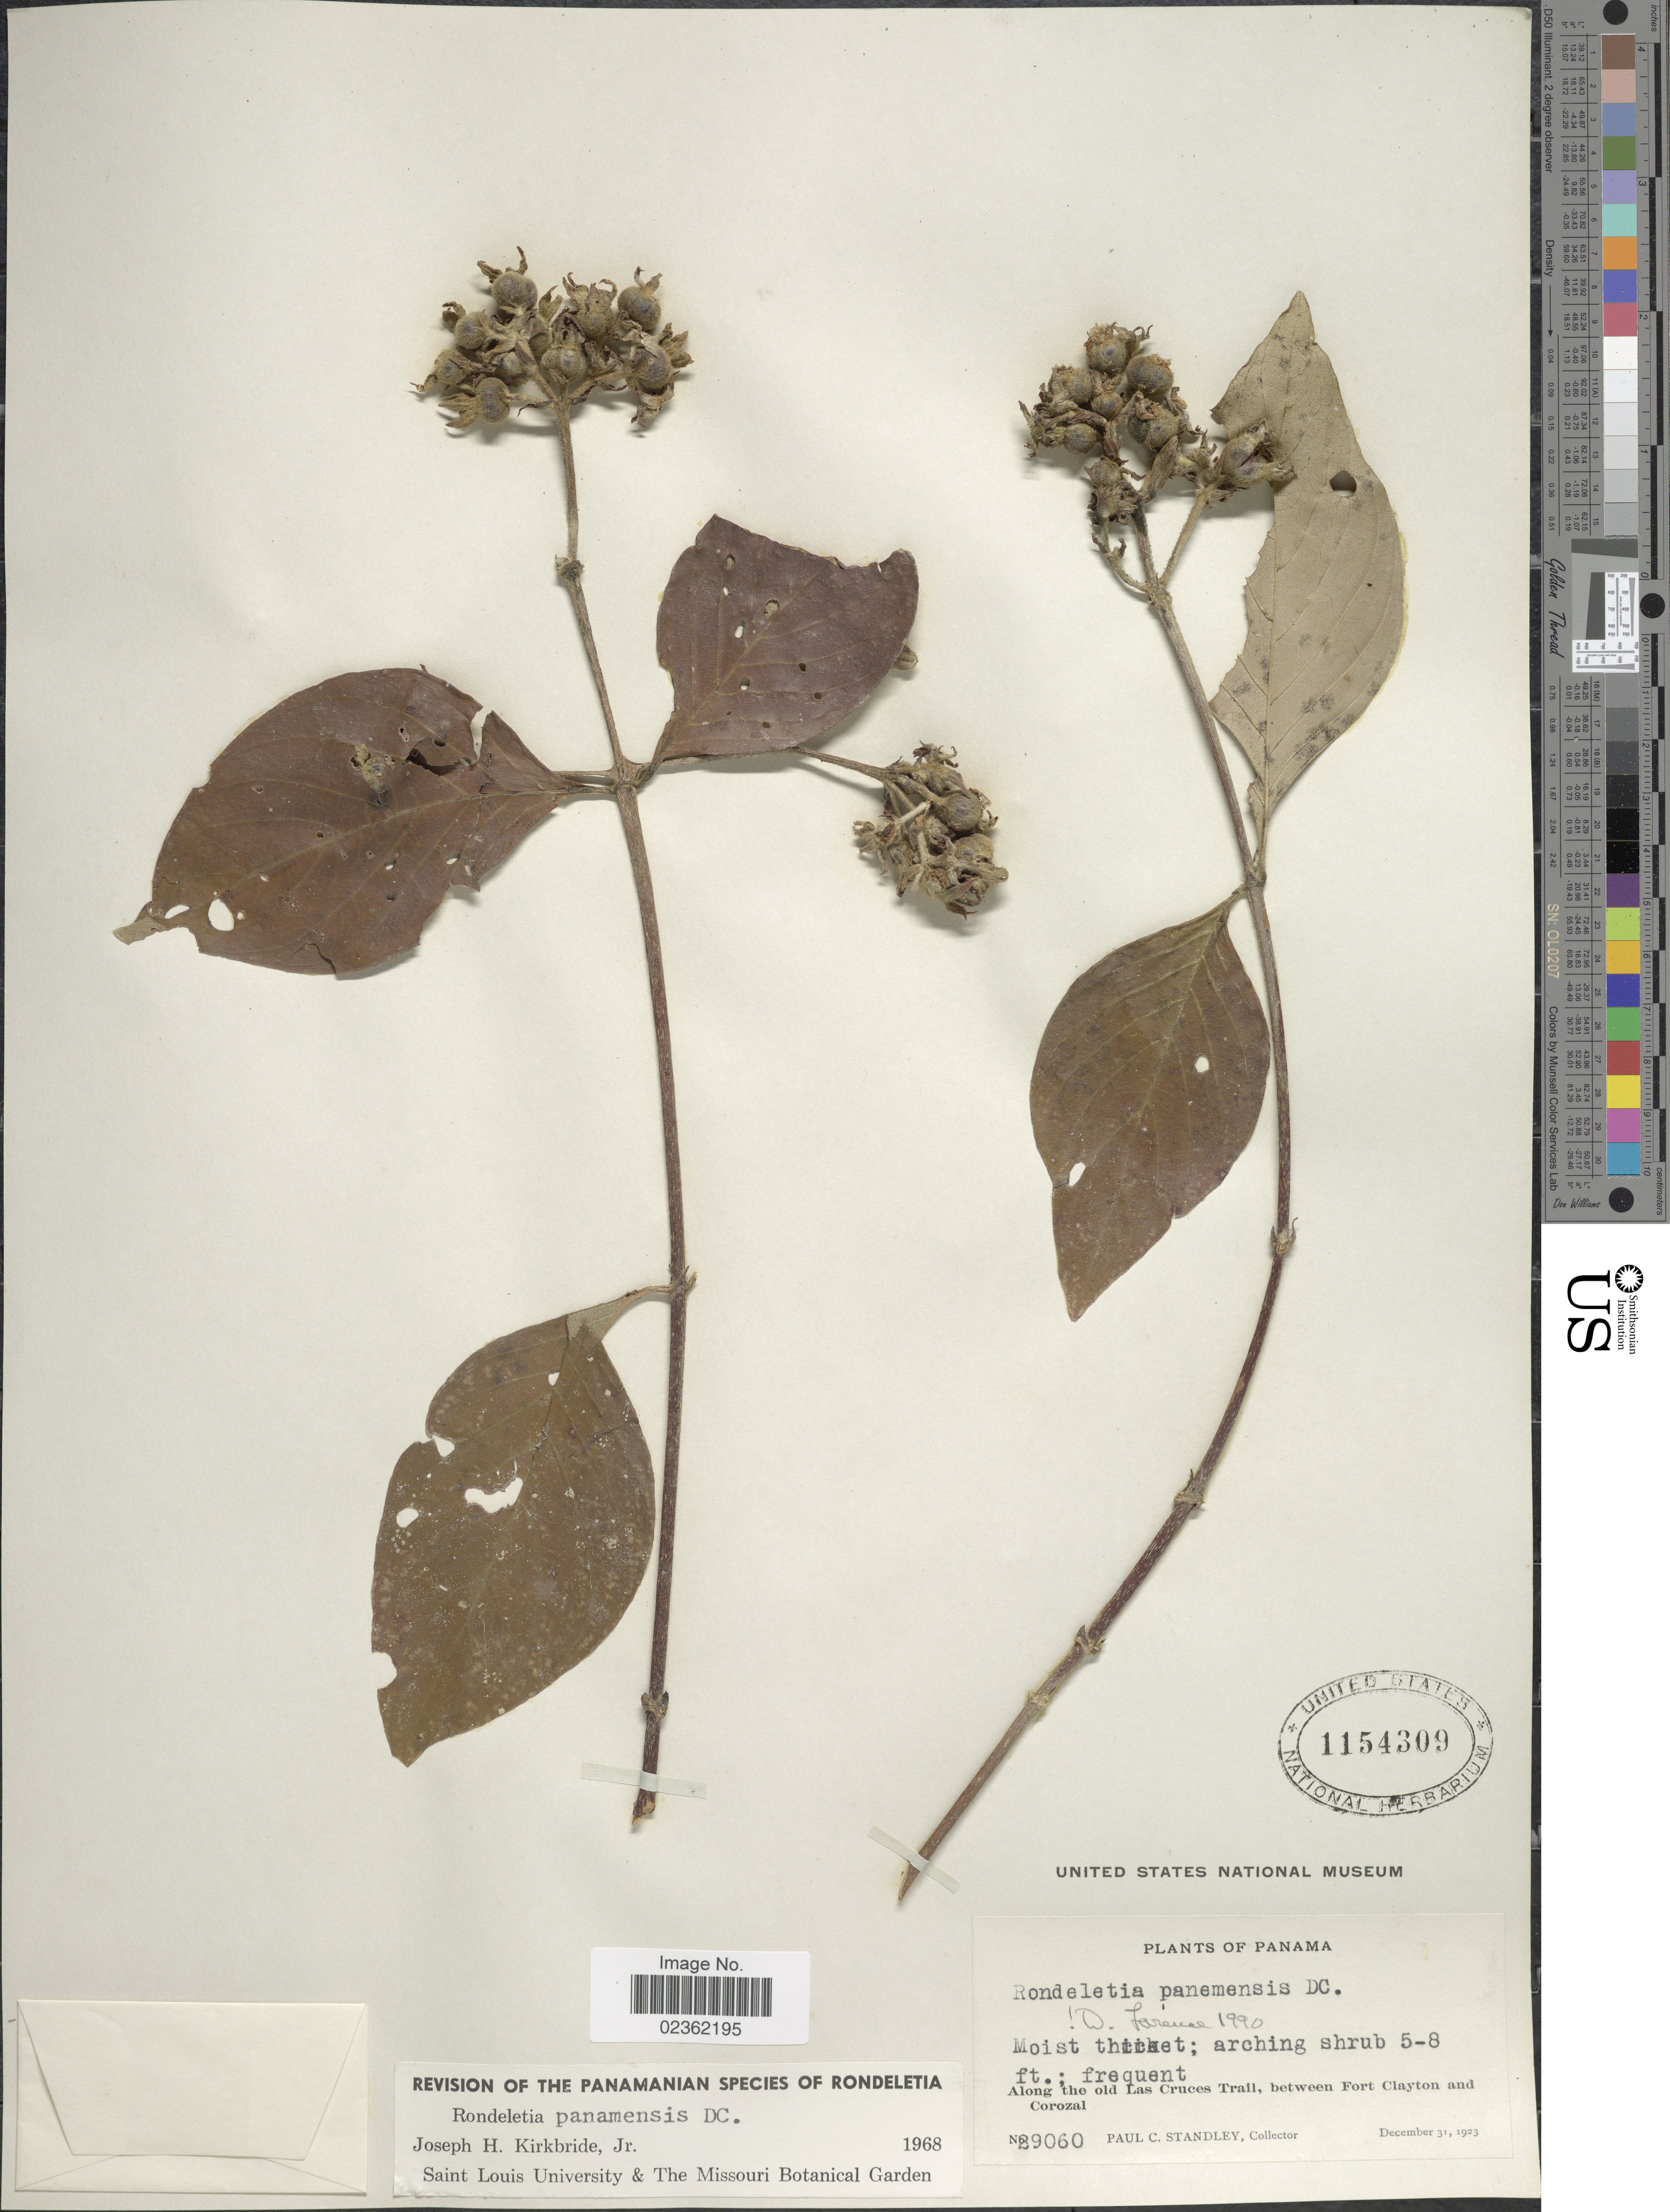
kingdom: Plantae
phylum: Tracheophyta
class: Magnoliopsida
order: Gentianales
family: Rubiaceae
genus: Rondeletia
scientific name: Rondeletia panamensis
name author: DC.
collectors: P. C. Standley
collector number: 29060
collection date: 1923-12-31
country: Panama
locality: Moist thicket, along the old Las Cruces Trail, between Fort Clayton and Corozal.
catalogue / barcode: US 1154309